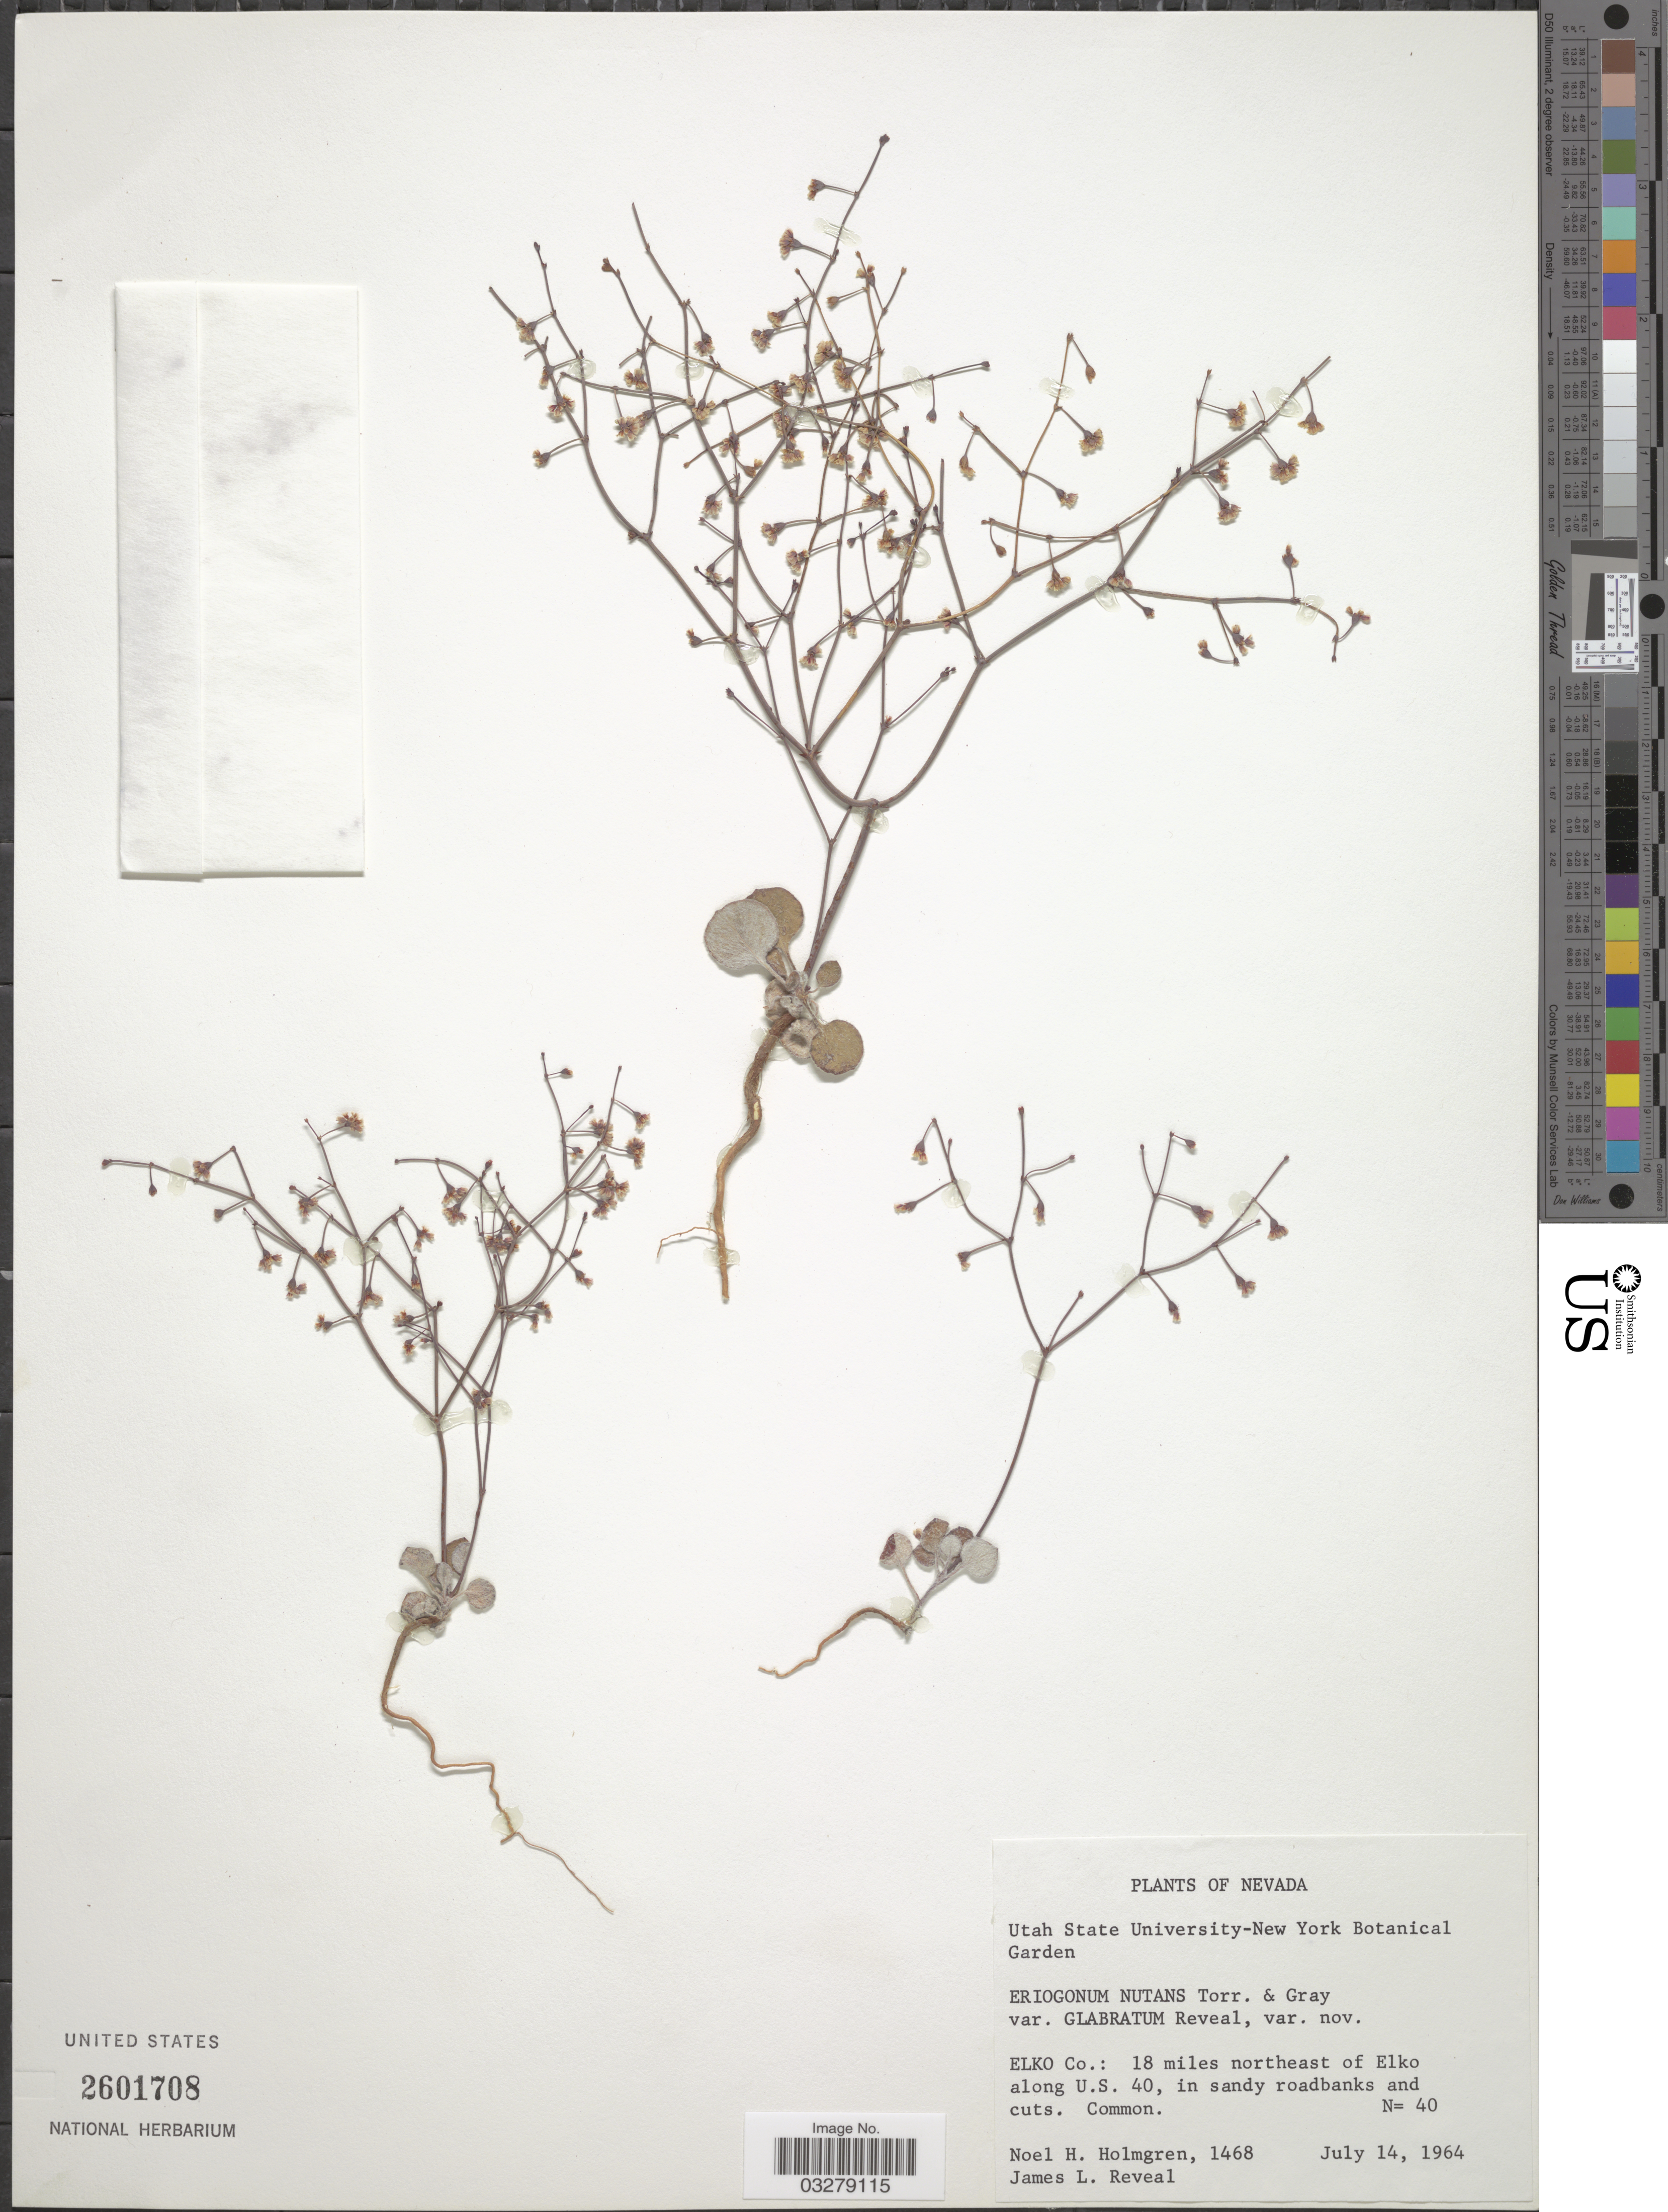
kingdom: Plantae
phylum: Tracheophyta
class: Magnoliopsida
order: Caryophyllales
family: Polygonaceae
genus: Eriogonum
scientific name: Eriogonum nutans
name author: Torr. & A. Gray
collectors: N. H. Holmgren & J. L. Reveal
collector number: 1468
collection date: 1964-07-14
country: United States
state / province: Nevada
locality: Elko Co.: 18 miles northeast of Elko along U.S. 40.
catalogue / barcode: US 2601708